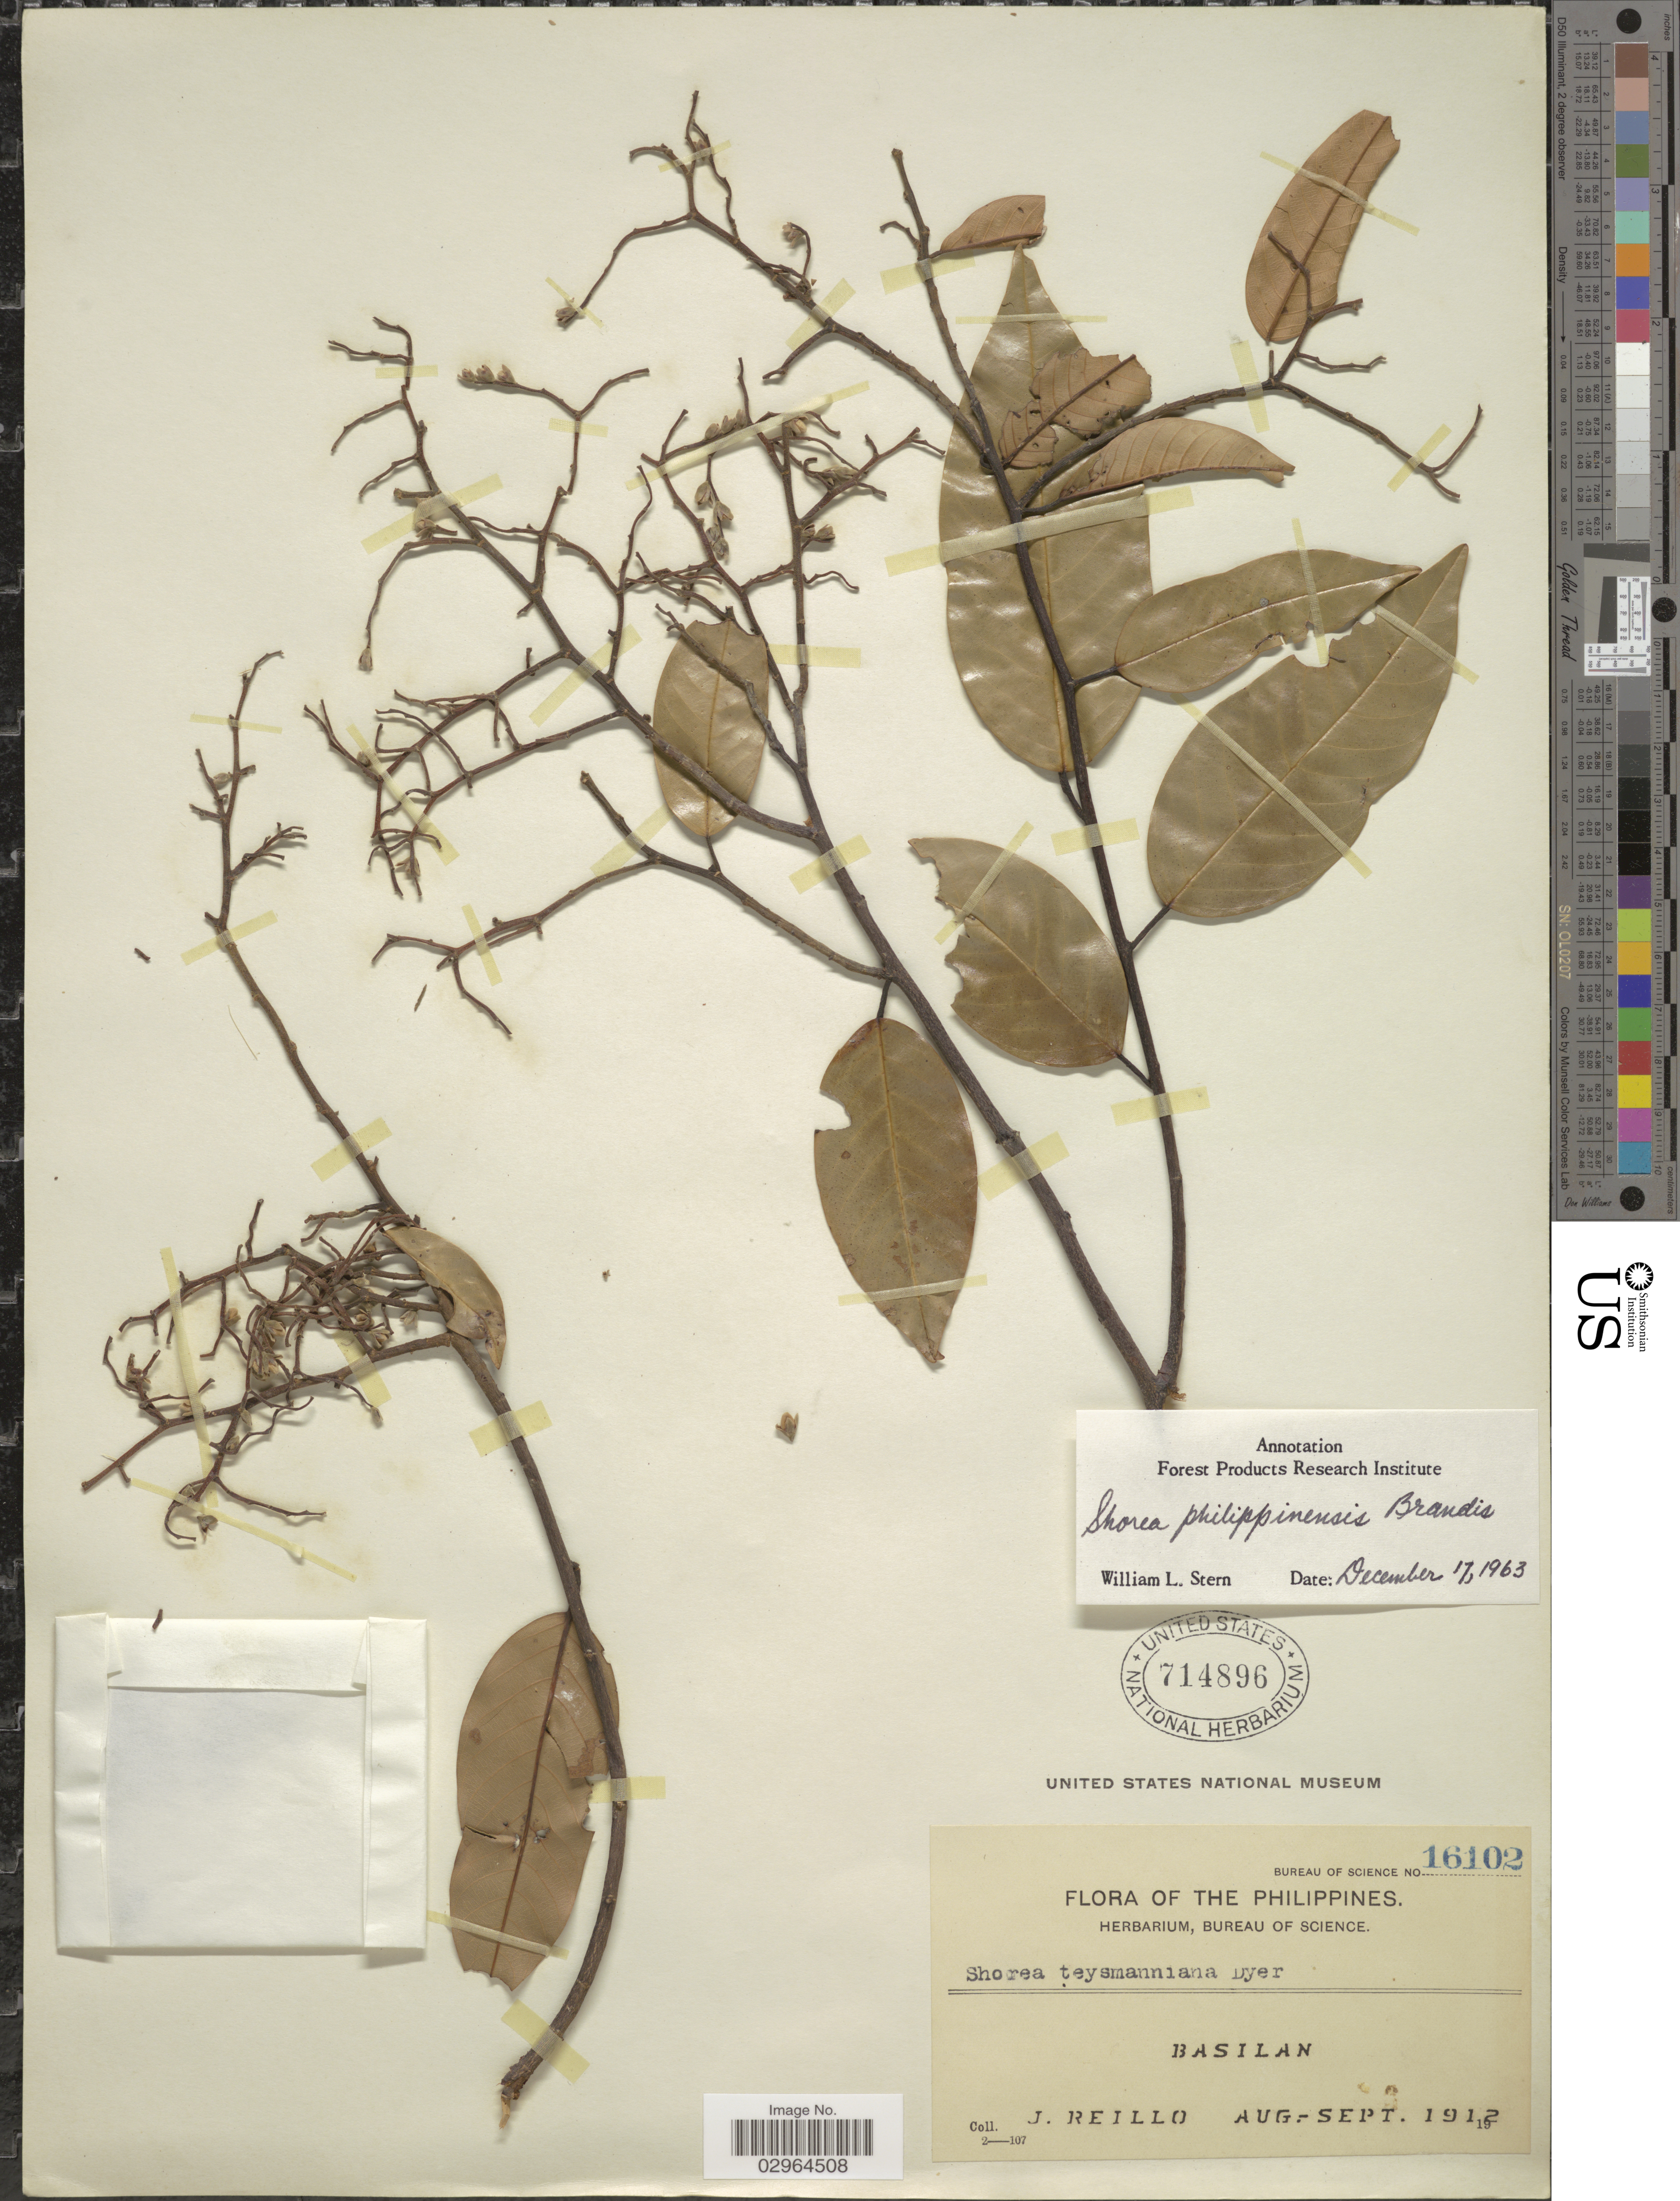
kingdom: Plantae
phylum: Tracheophyta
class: Magnoliopsida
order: Malvales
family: Dipterocarpaceae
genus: Anthoshorea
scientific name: Anthoshorea assamica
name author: (Dyer) P.S. Ashton & J. Heck.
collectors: J. Reillo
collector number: Bureau of Science 16102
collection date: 1912-08/1912-09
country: Philippines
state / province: Muslim Mindanao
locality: Basilan.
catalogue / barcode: US 714896